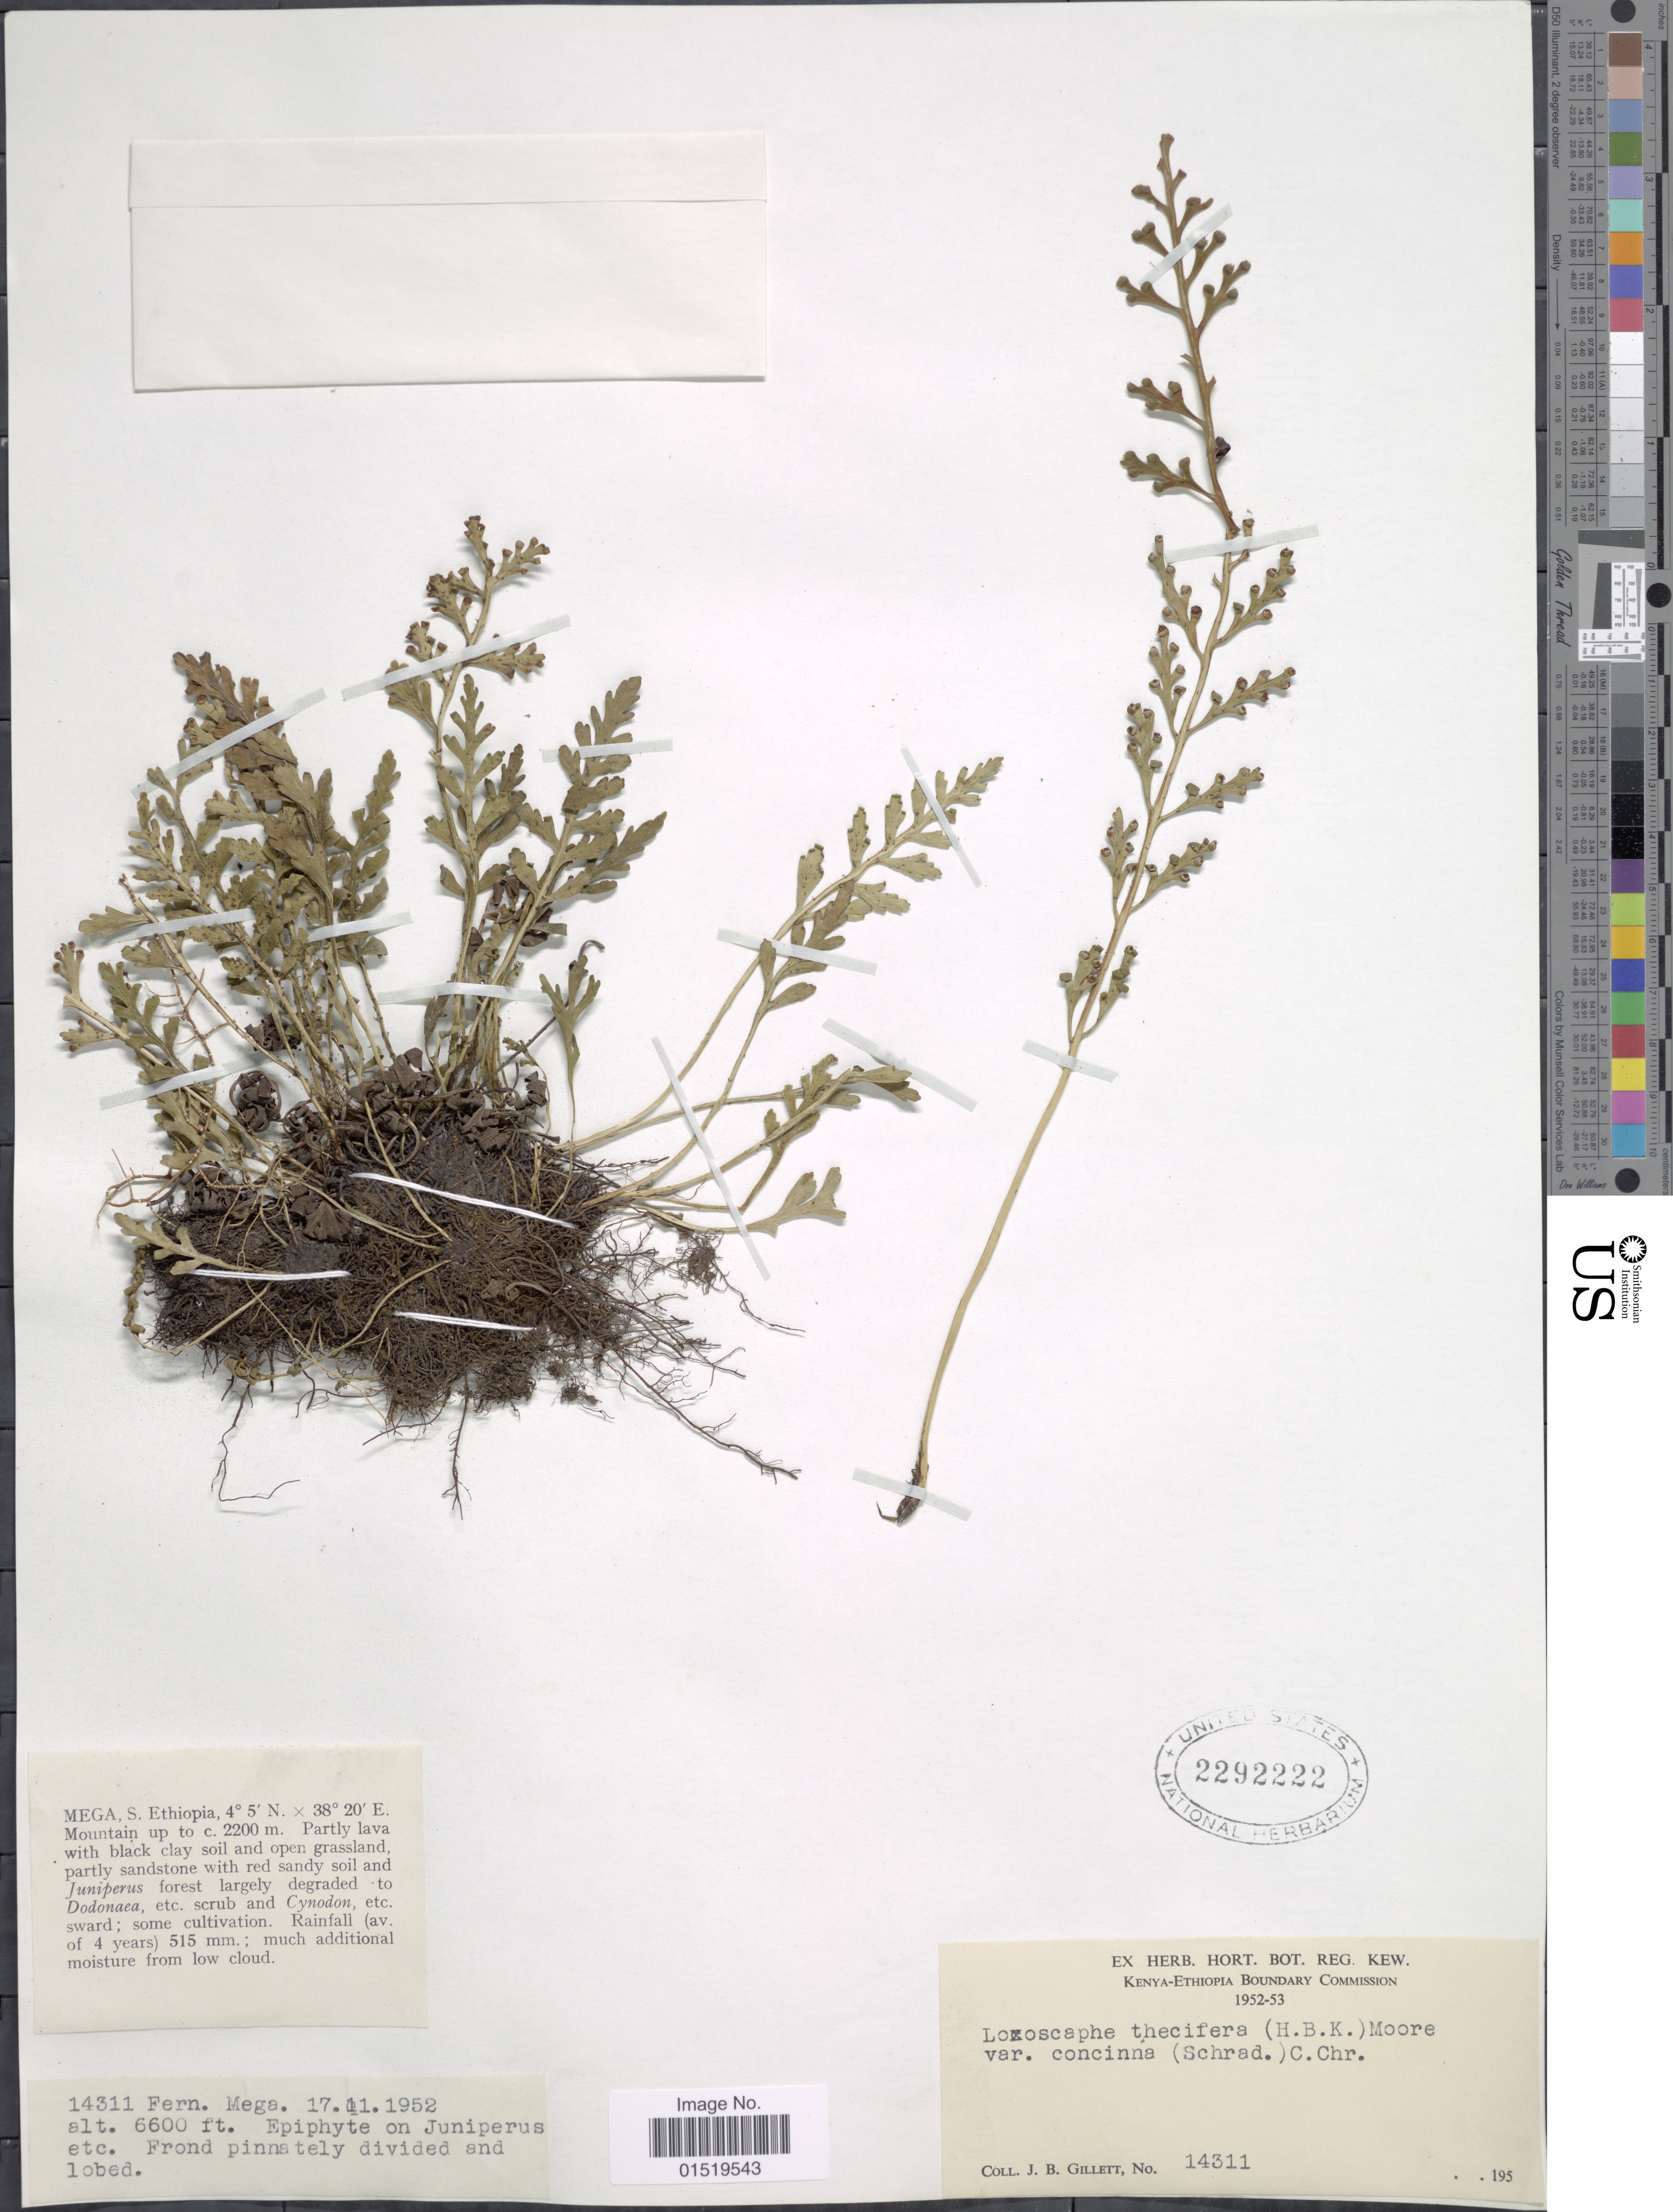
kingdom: Plantae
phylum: Tracheophyta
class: Polypodiopsida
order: Polypodiales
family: Aspleniaceae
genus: Asplenium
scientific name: Asplenium theciferum var. concinnum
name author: (Schrad.) Schelpe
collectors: J. B. Gillett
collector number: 14311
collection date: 1952-11-17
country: Ethiopia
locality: Mega, S Ethiopa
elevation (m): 2200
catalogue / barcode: US 2292222